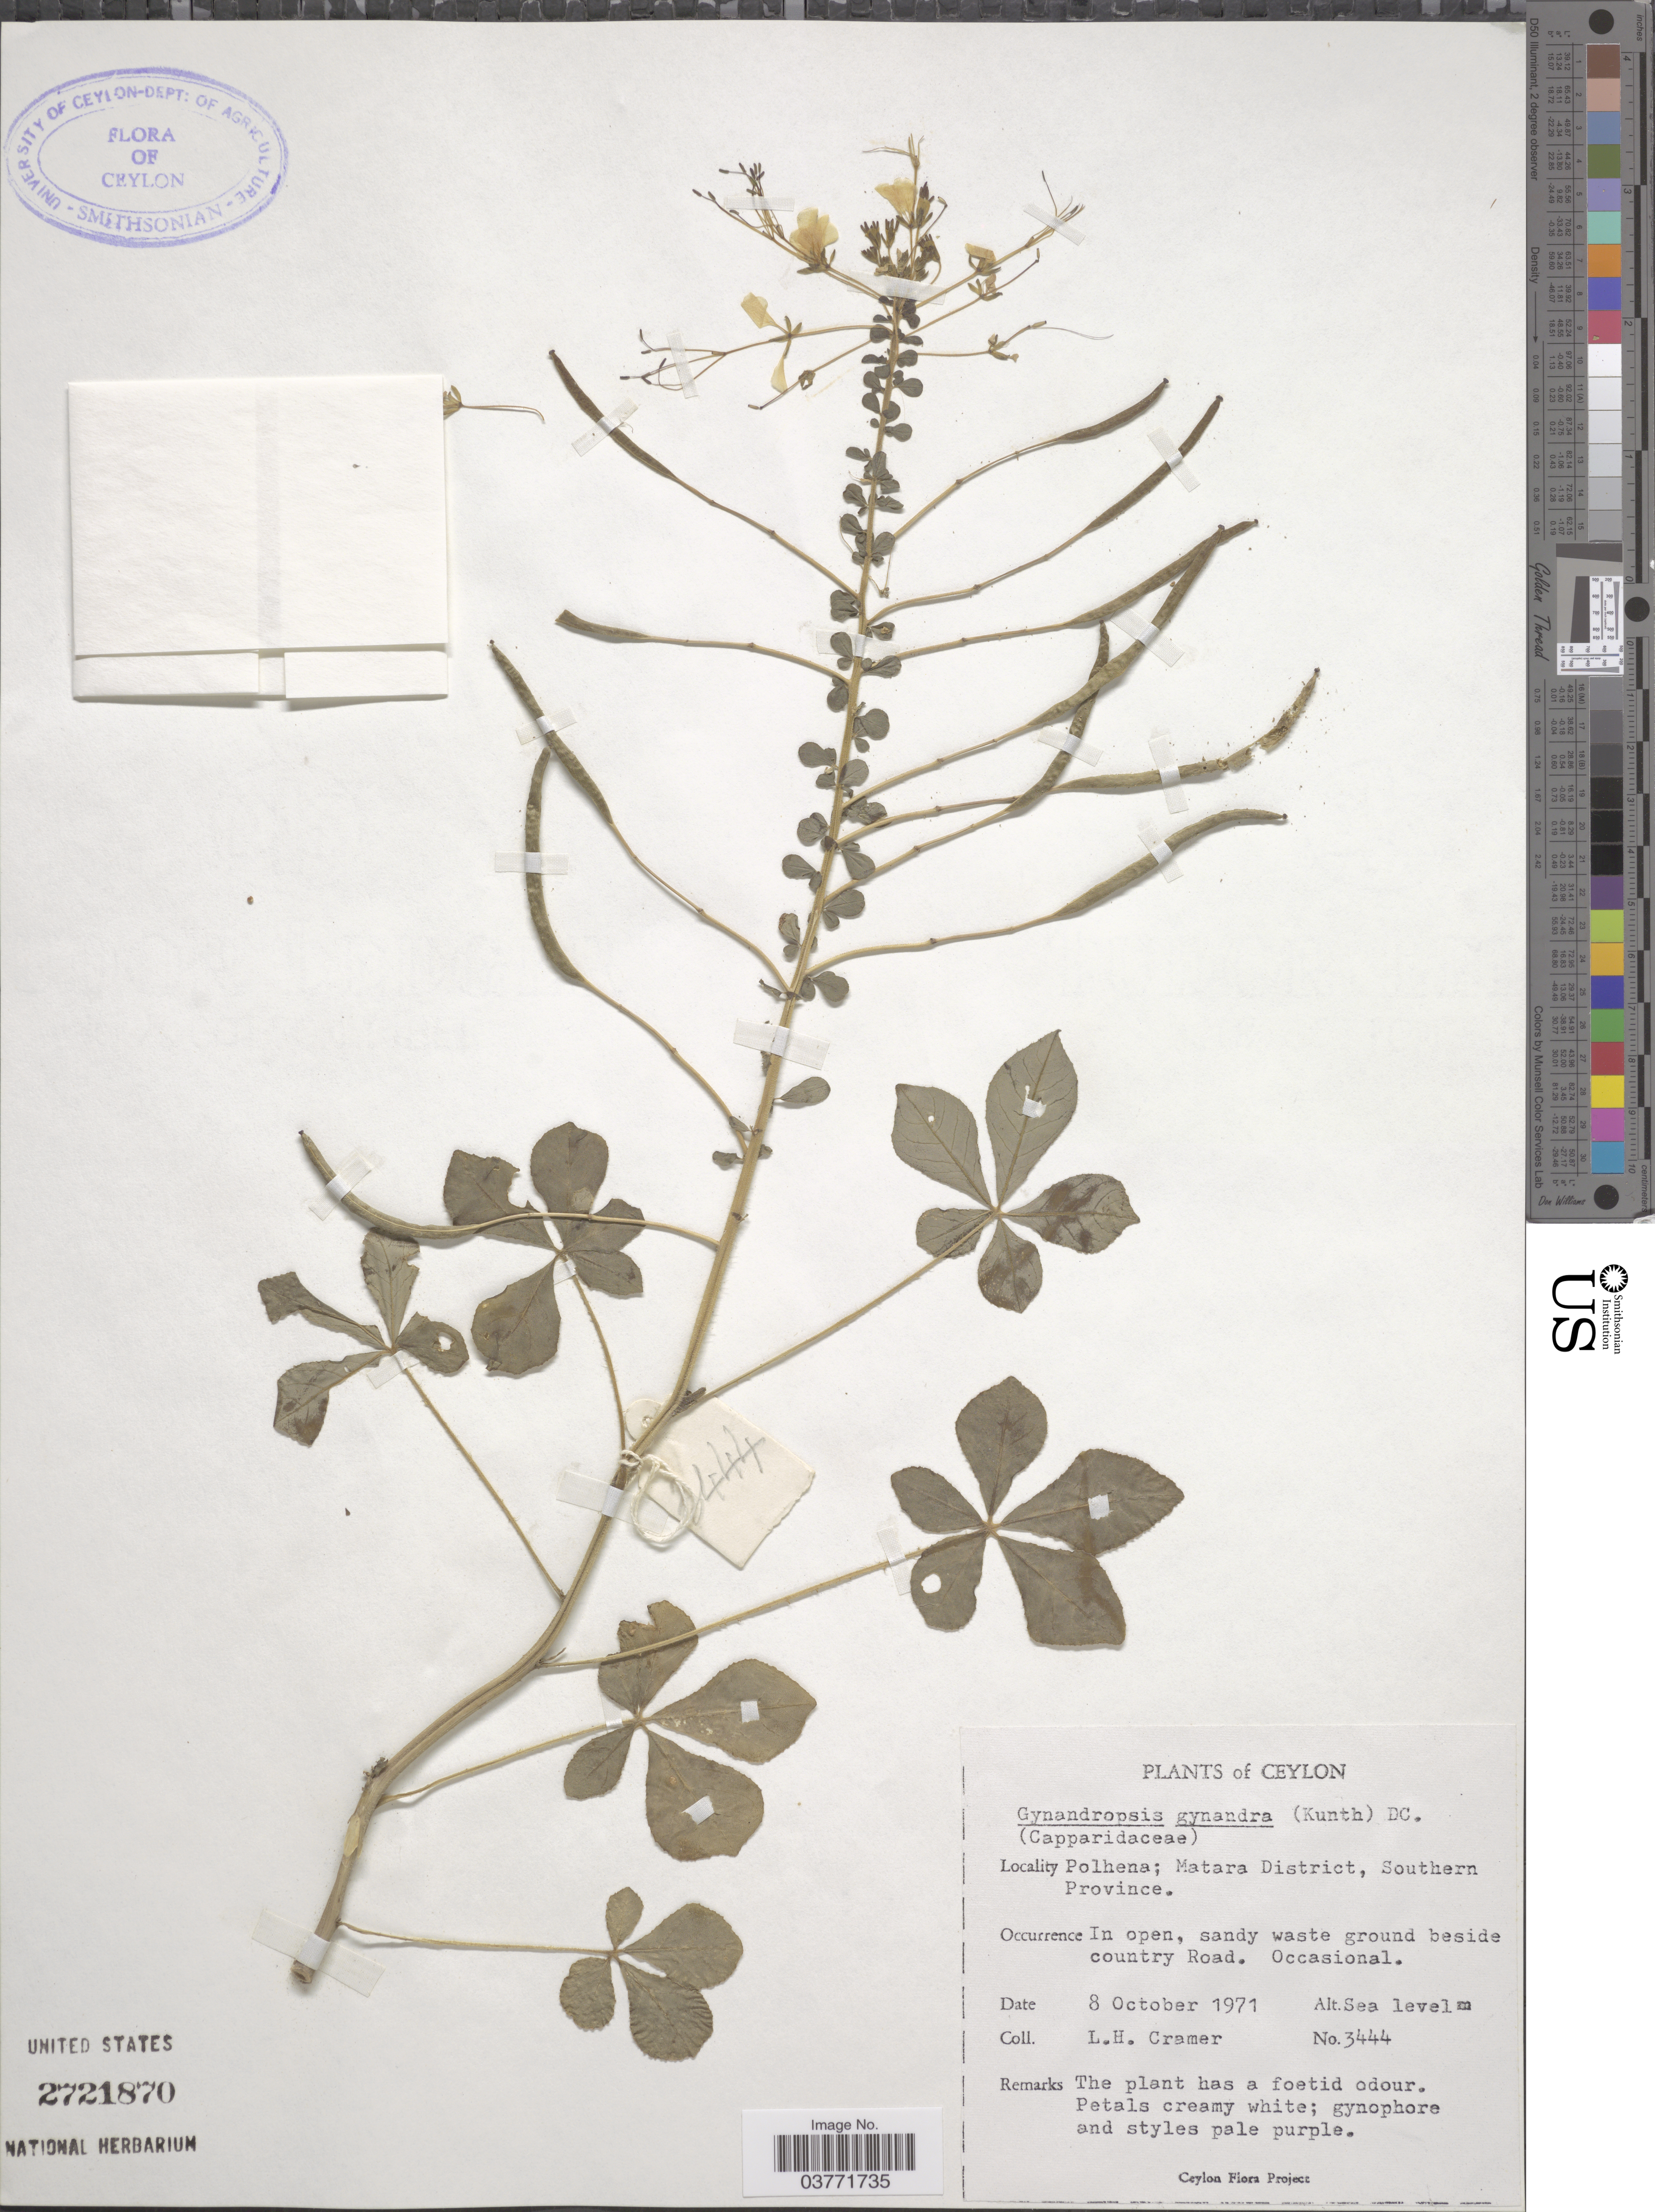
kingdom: Plantae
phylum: Tracheophyta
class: Magnoliopsida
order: Brassicales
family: Cleomaceae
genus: Gynandropsis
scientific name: Gynandropsis gynandra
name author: (L.) Briq.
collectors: L. H. Cramer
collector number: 3444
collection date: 1971-10-08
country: Sri Lanka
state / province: Southern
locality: Ceylon. Polhena; Matara District.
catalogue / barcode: US 2721870